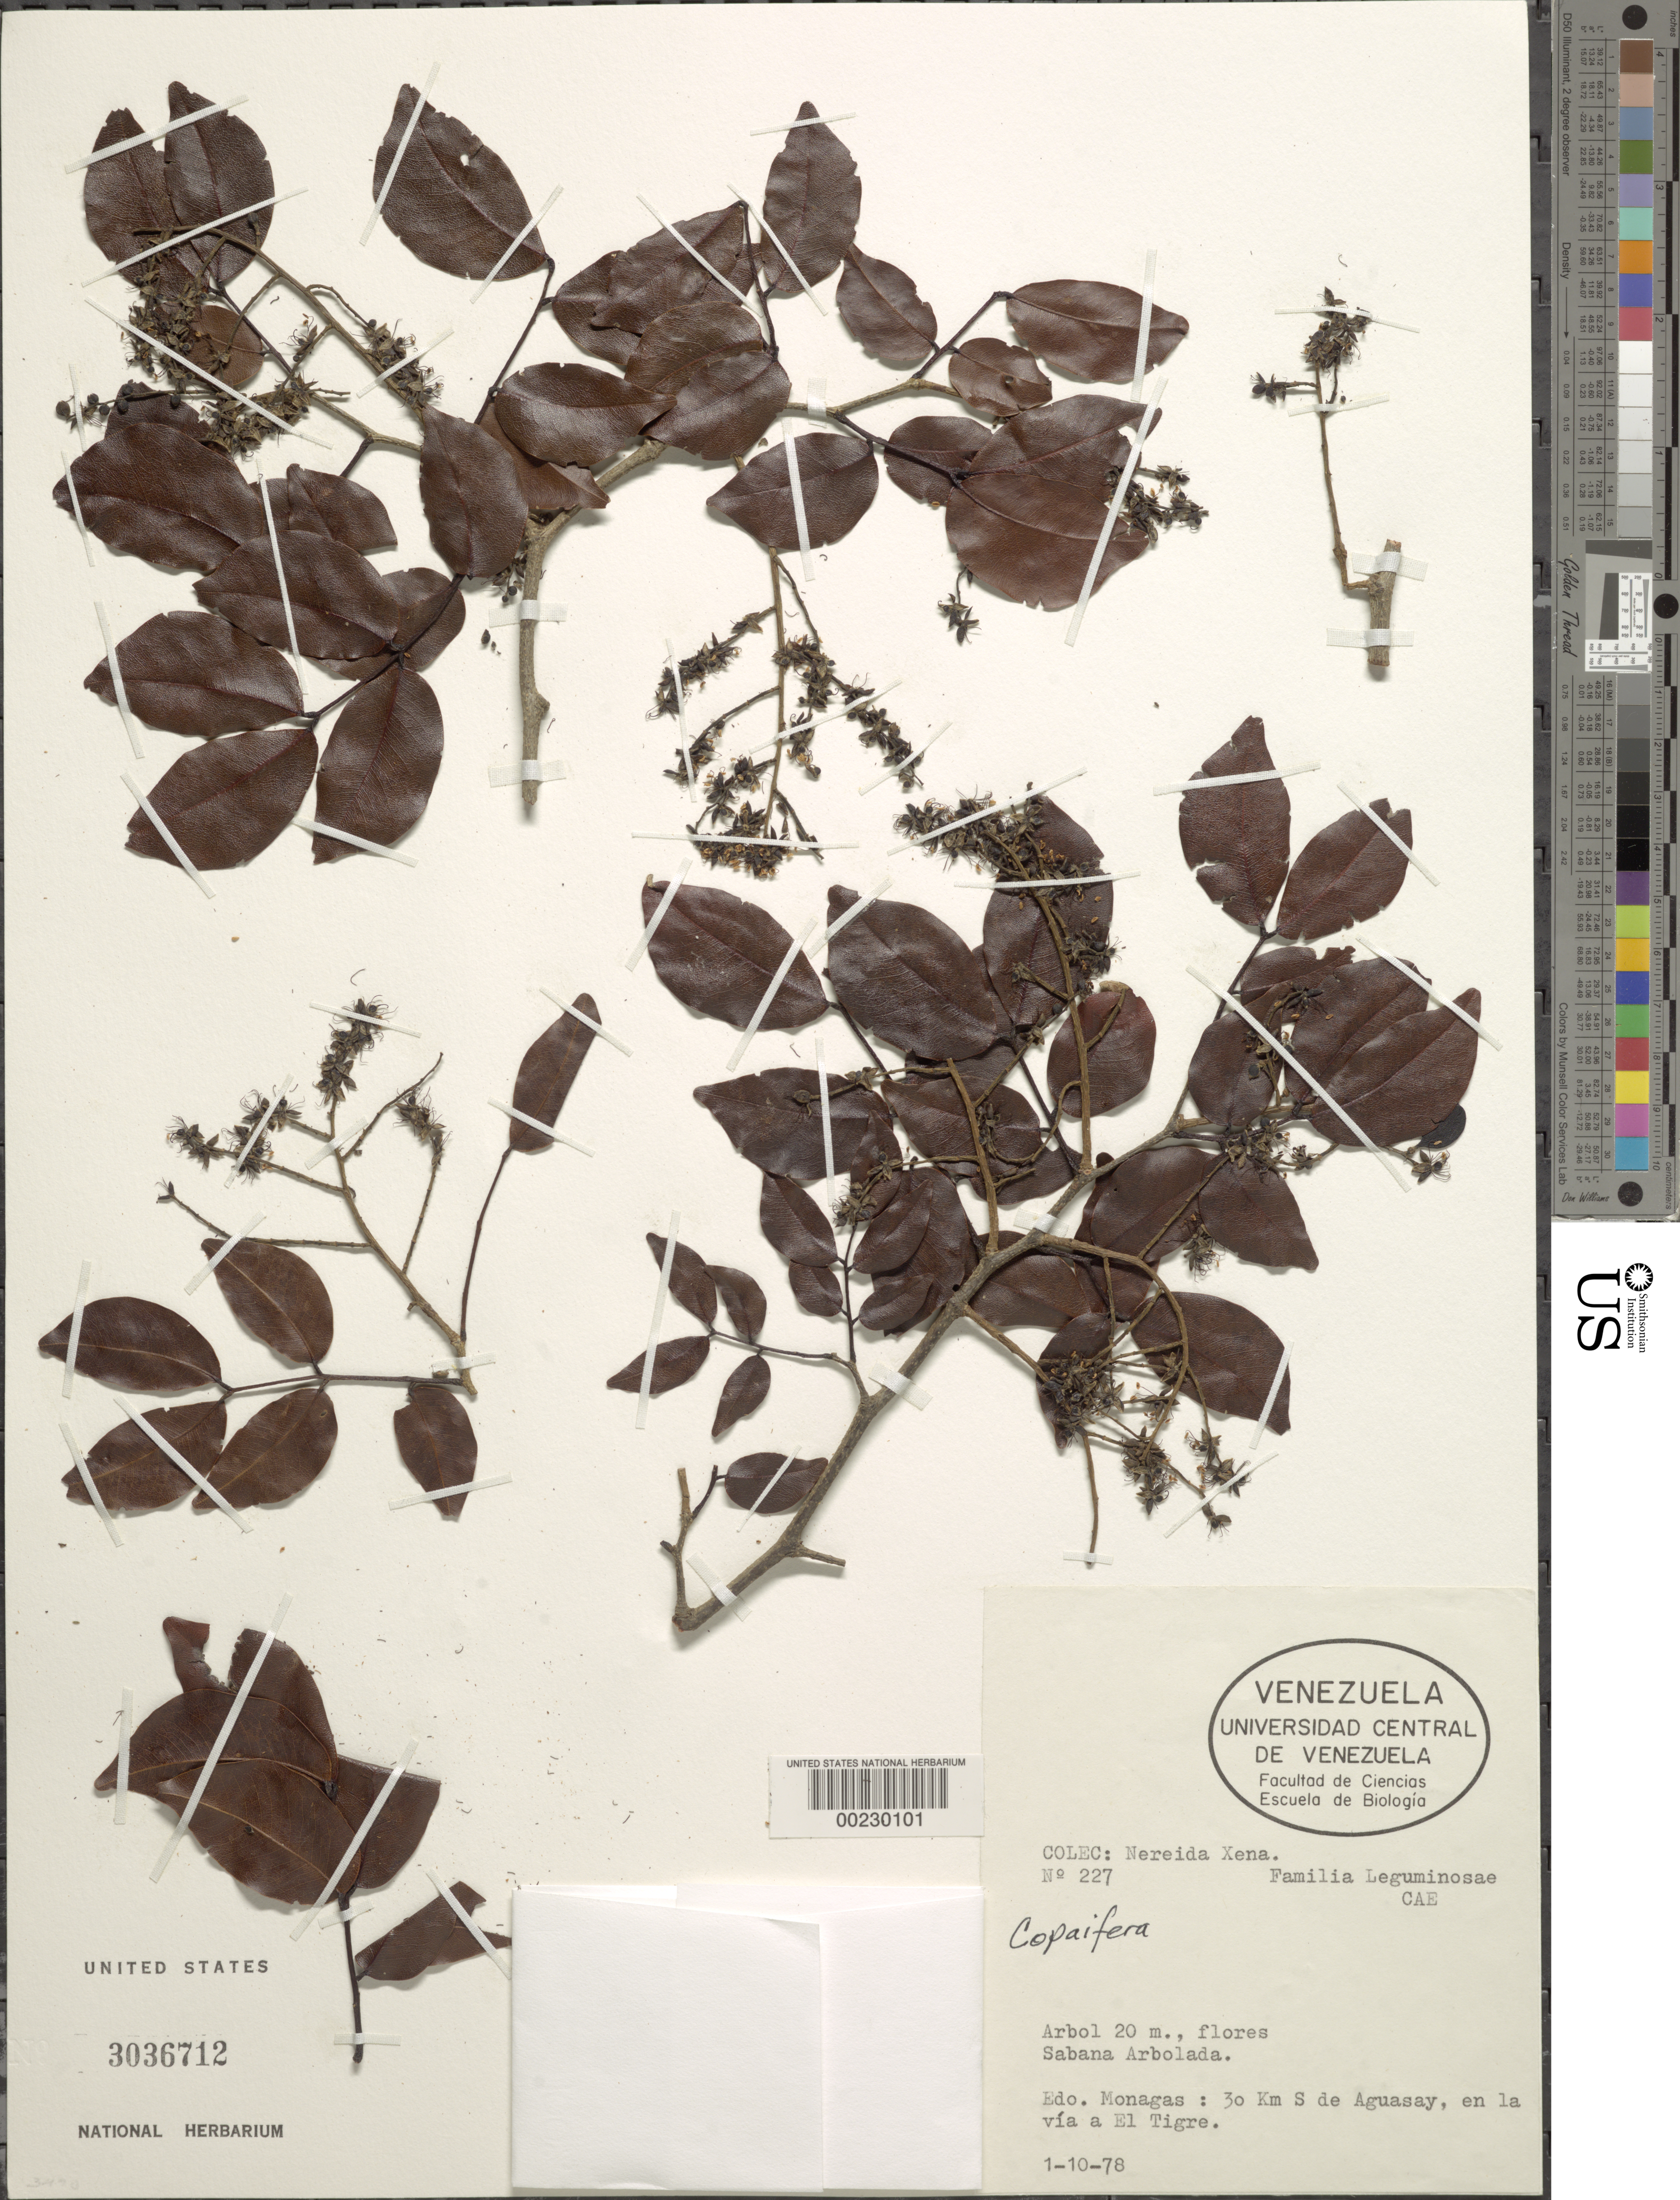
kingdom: Plantae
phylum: Tracheophyta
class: Magnoliopsida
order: Fabales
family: Fabaceae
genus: Copaifera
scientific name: Copaifera sp.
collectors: N. Xena de Enrech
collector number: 227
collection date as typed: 10 Jan 1978 or 01 Oct 1978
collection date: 1978-01-10 or 1978-10-01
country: Venezuela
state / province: Monagas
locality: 30 km s of aguasay, by the way of el tigre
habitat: Savanna with grove of trees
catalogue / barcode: US 3036712